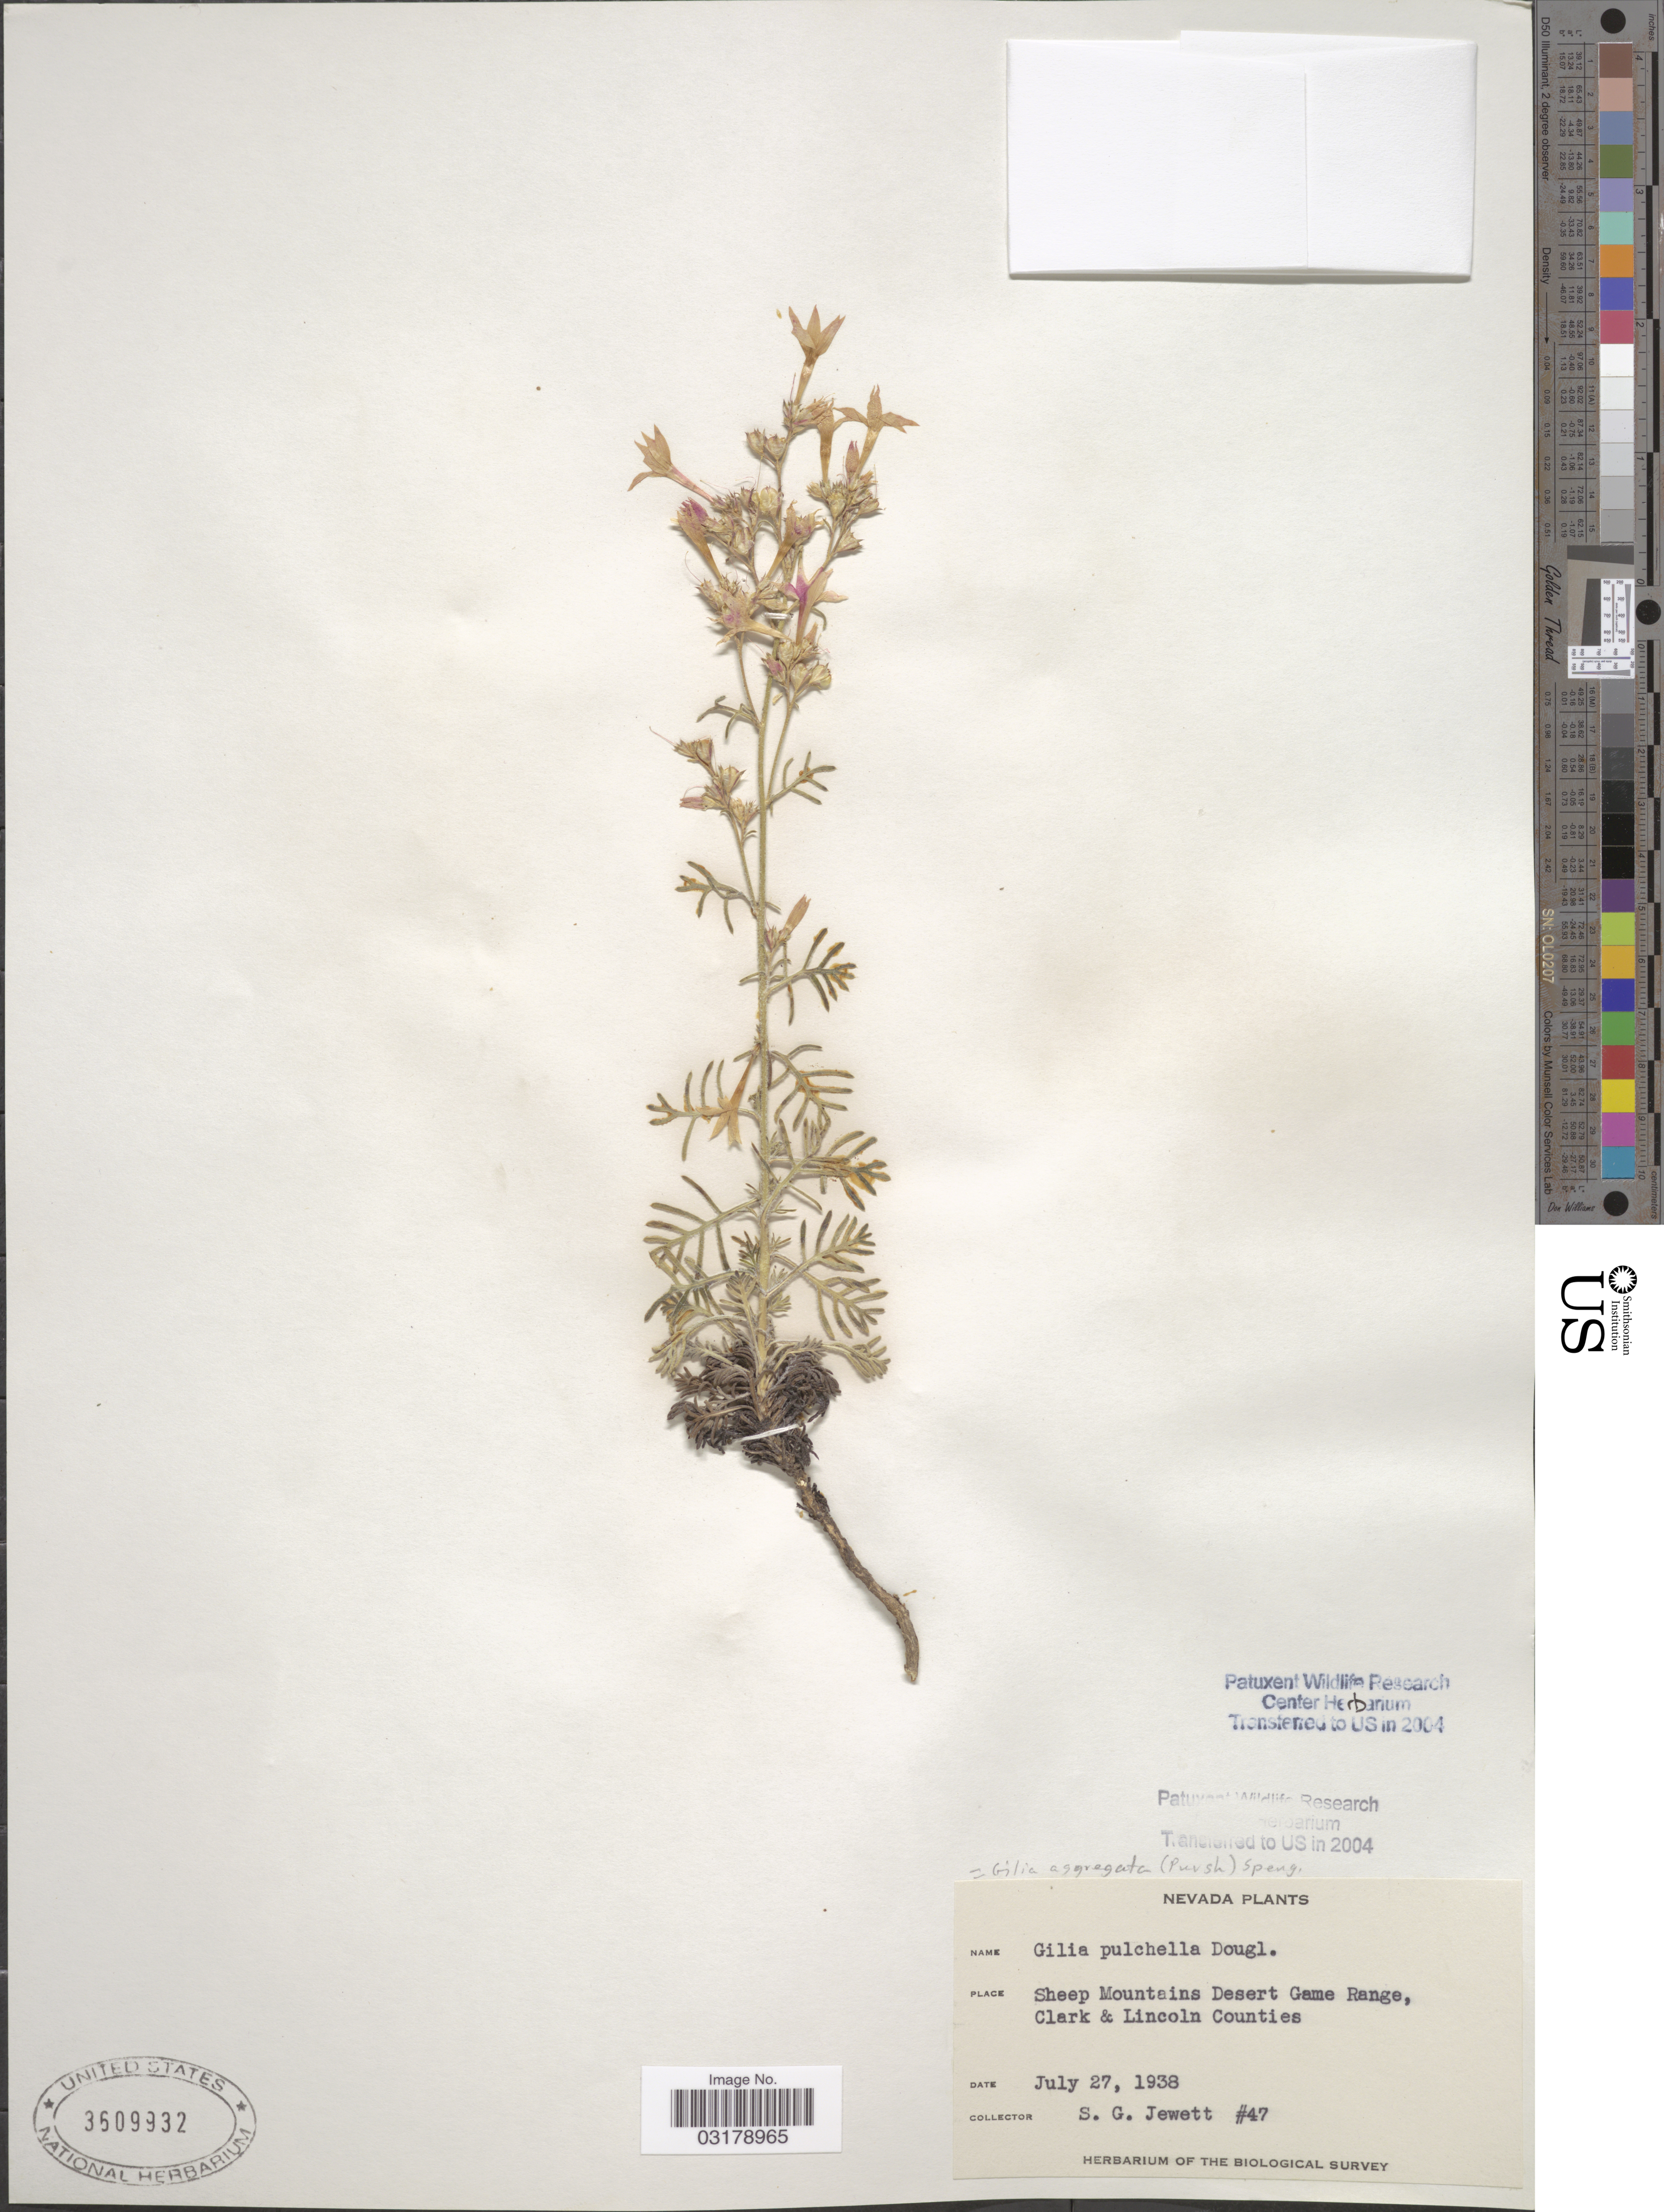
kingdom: Plantae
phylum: Tracheophyta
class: Magnoliopsida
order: Ericales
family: Polemoniaceae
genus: Ipomopsis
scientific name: Ipomopsis aggregata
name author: (Pursh) V.E. Grant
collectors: S. Jewett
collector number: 47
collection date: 1938-07-27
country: United States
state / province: Nevada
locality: Sheep Mountains Desert Game Range, Clark & Lincoln Counties.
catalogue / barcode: US 3509932